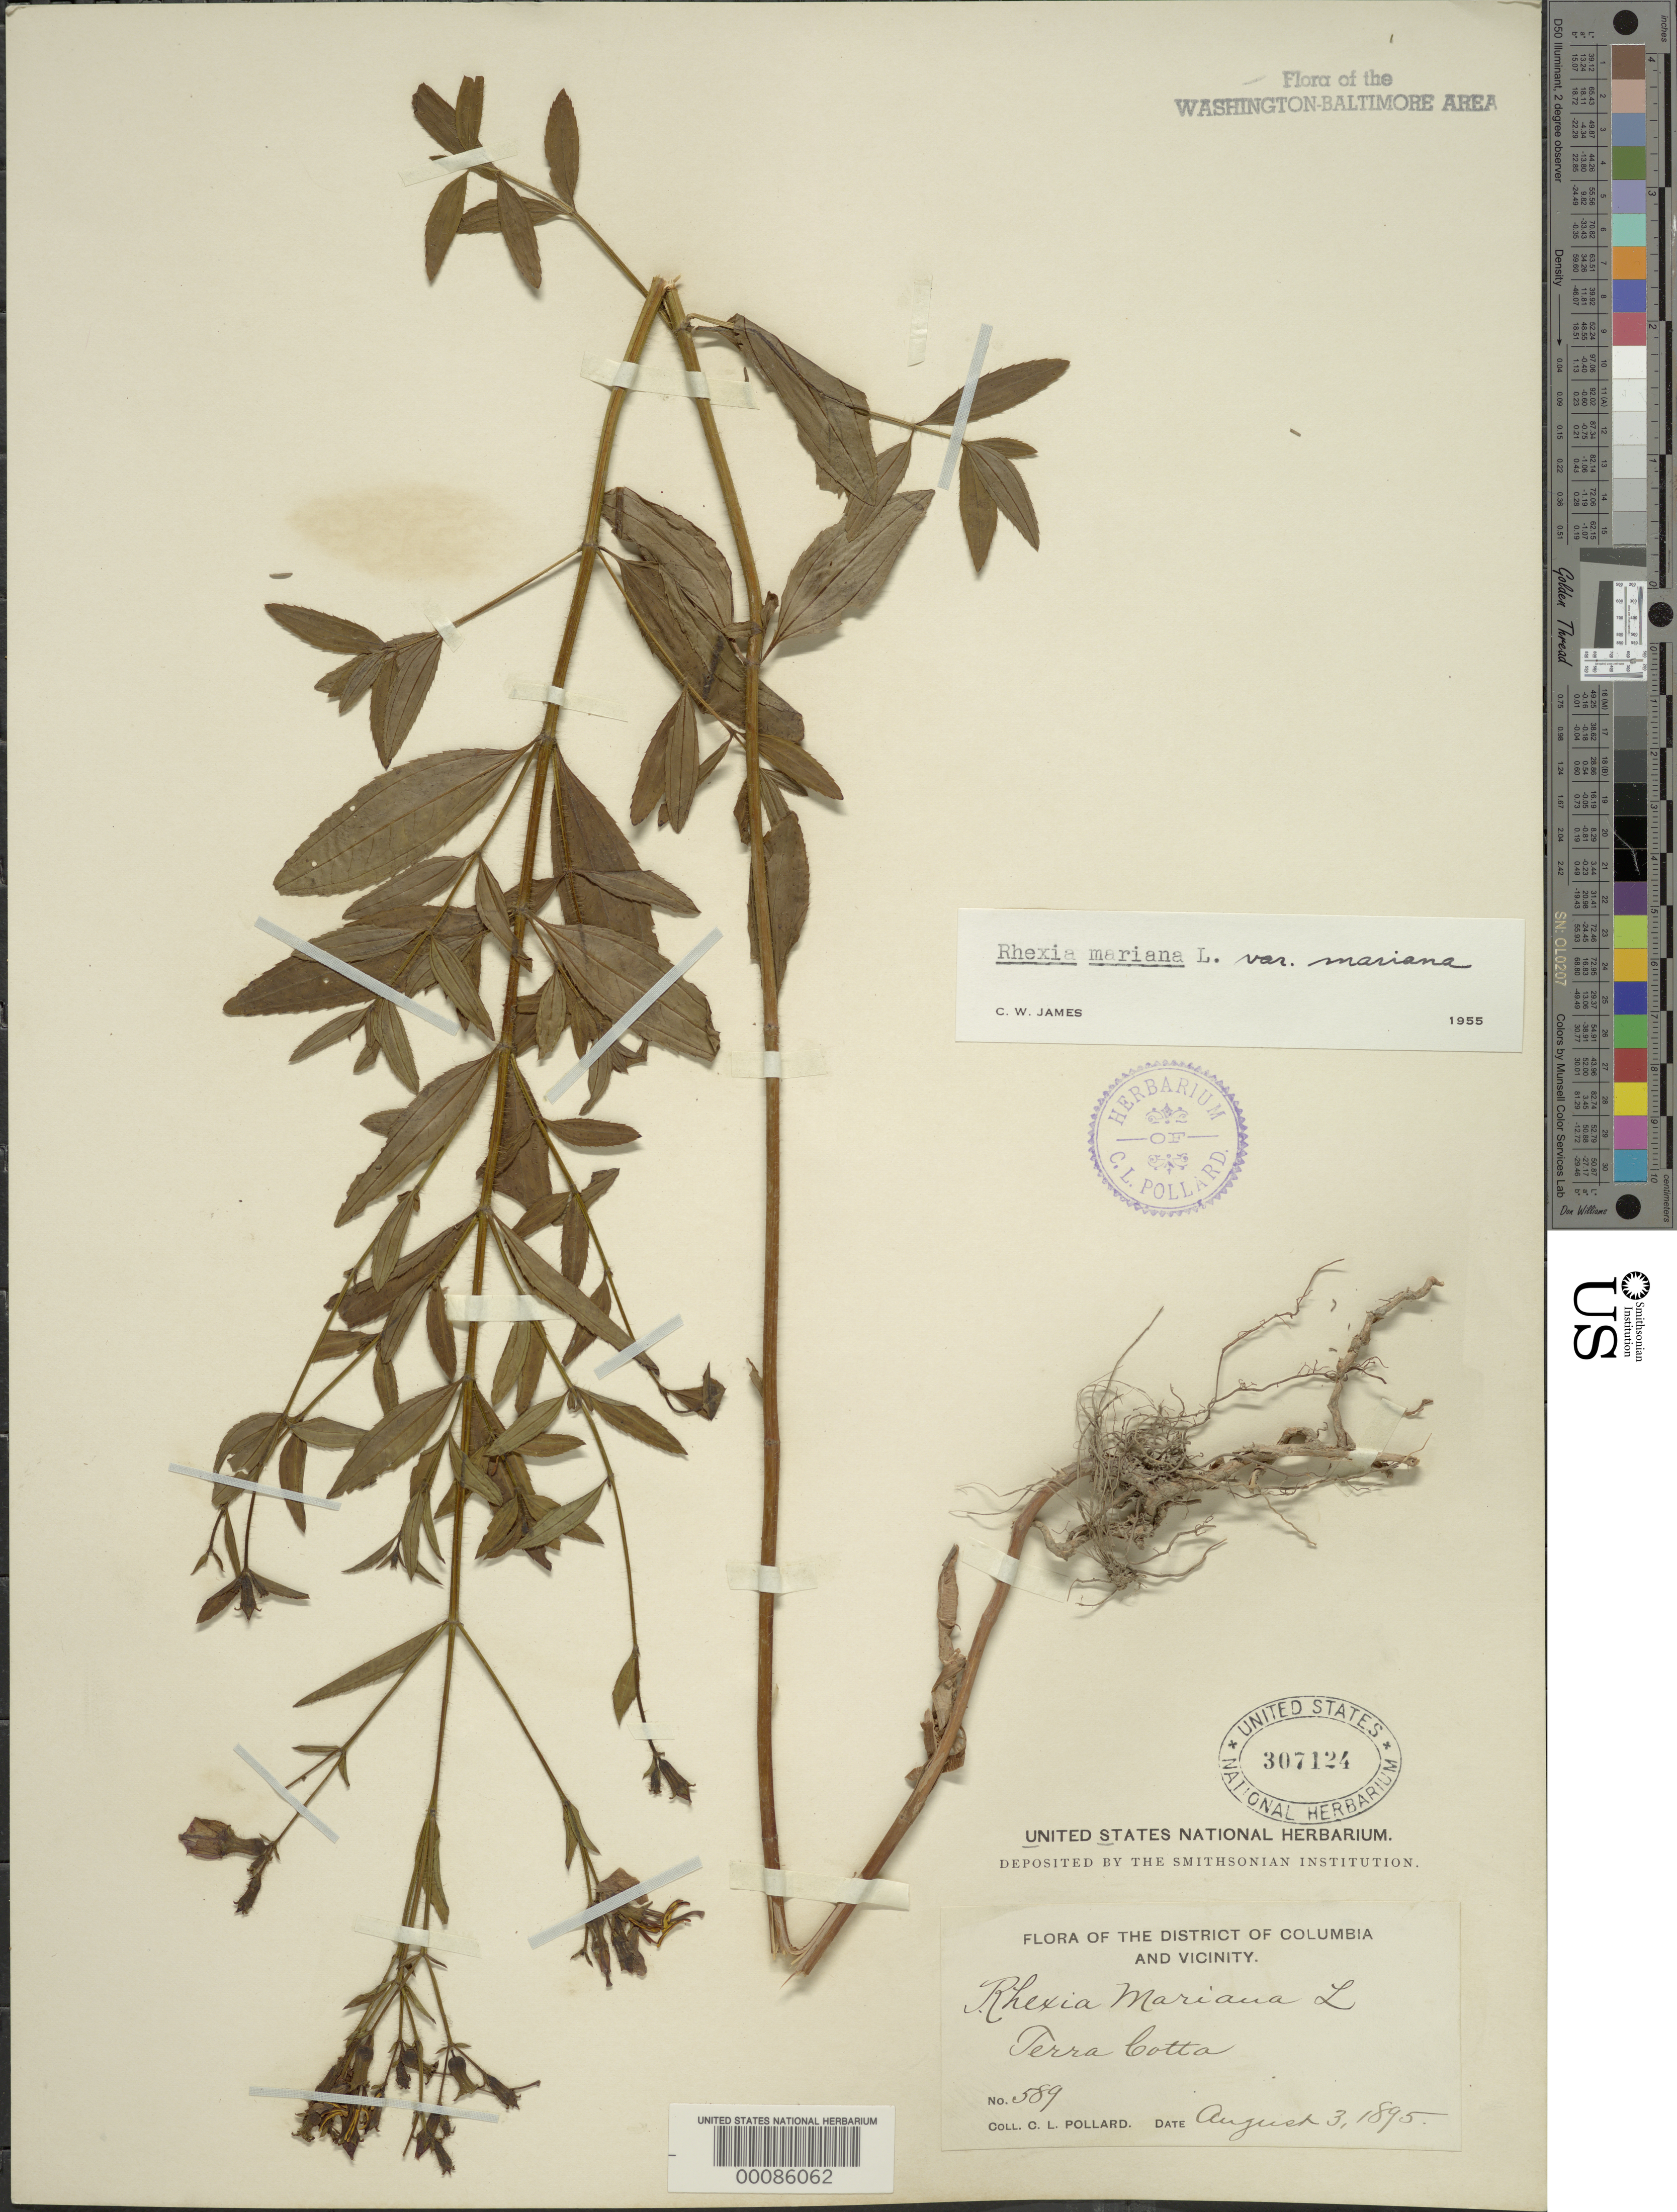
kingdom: Plantae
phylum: Tracheophyta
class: Magnoliopsida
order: Myrtales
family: Melastomataceae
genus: Rhexia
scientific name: Rhexia mariana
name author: L.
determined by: James, C. W.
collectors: C. L. Pollard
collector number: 589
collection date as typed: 03 Aug 1895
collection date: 1895-08-03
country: United States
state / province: District of Columbia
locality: Terra Cotta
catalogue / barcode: US 307124